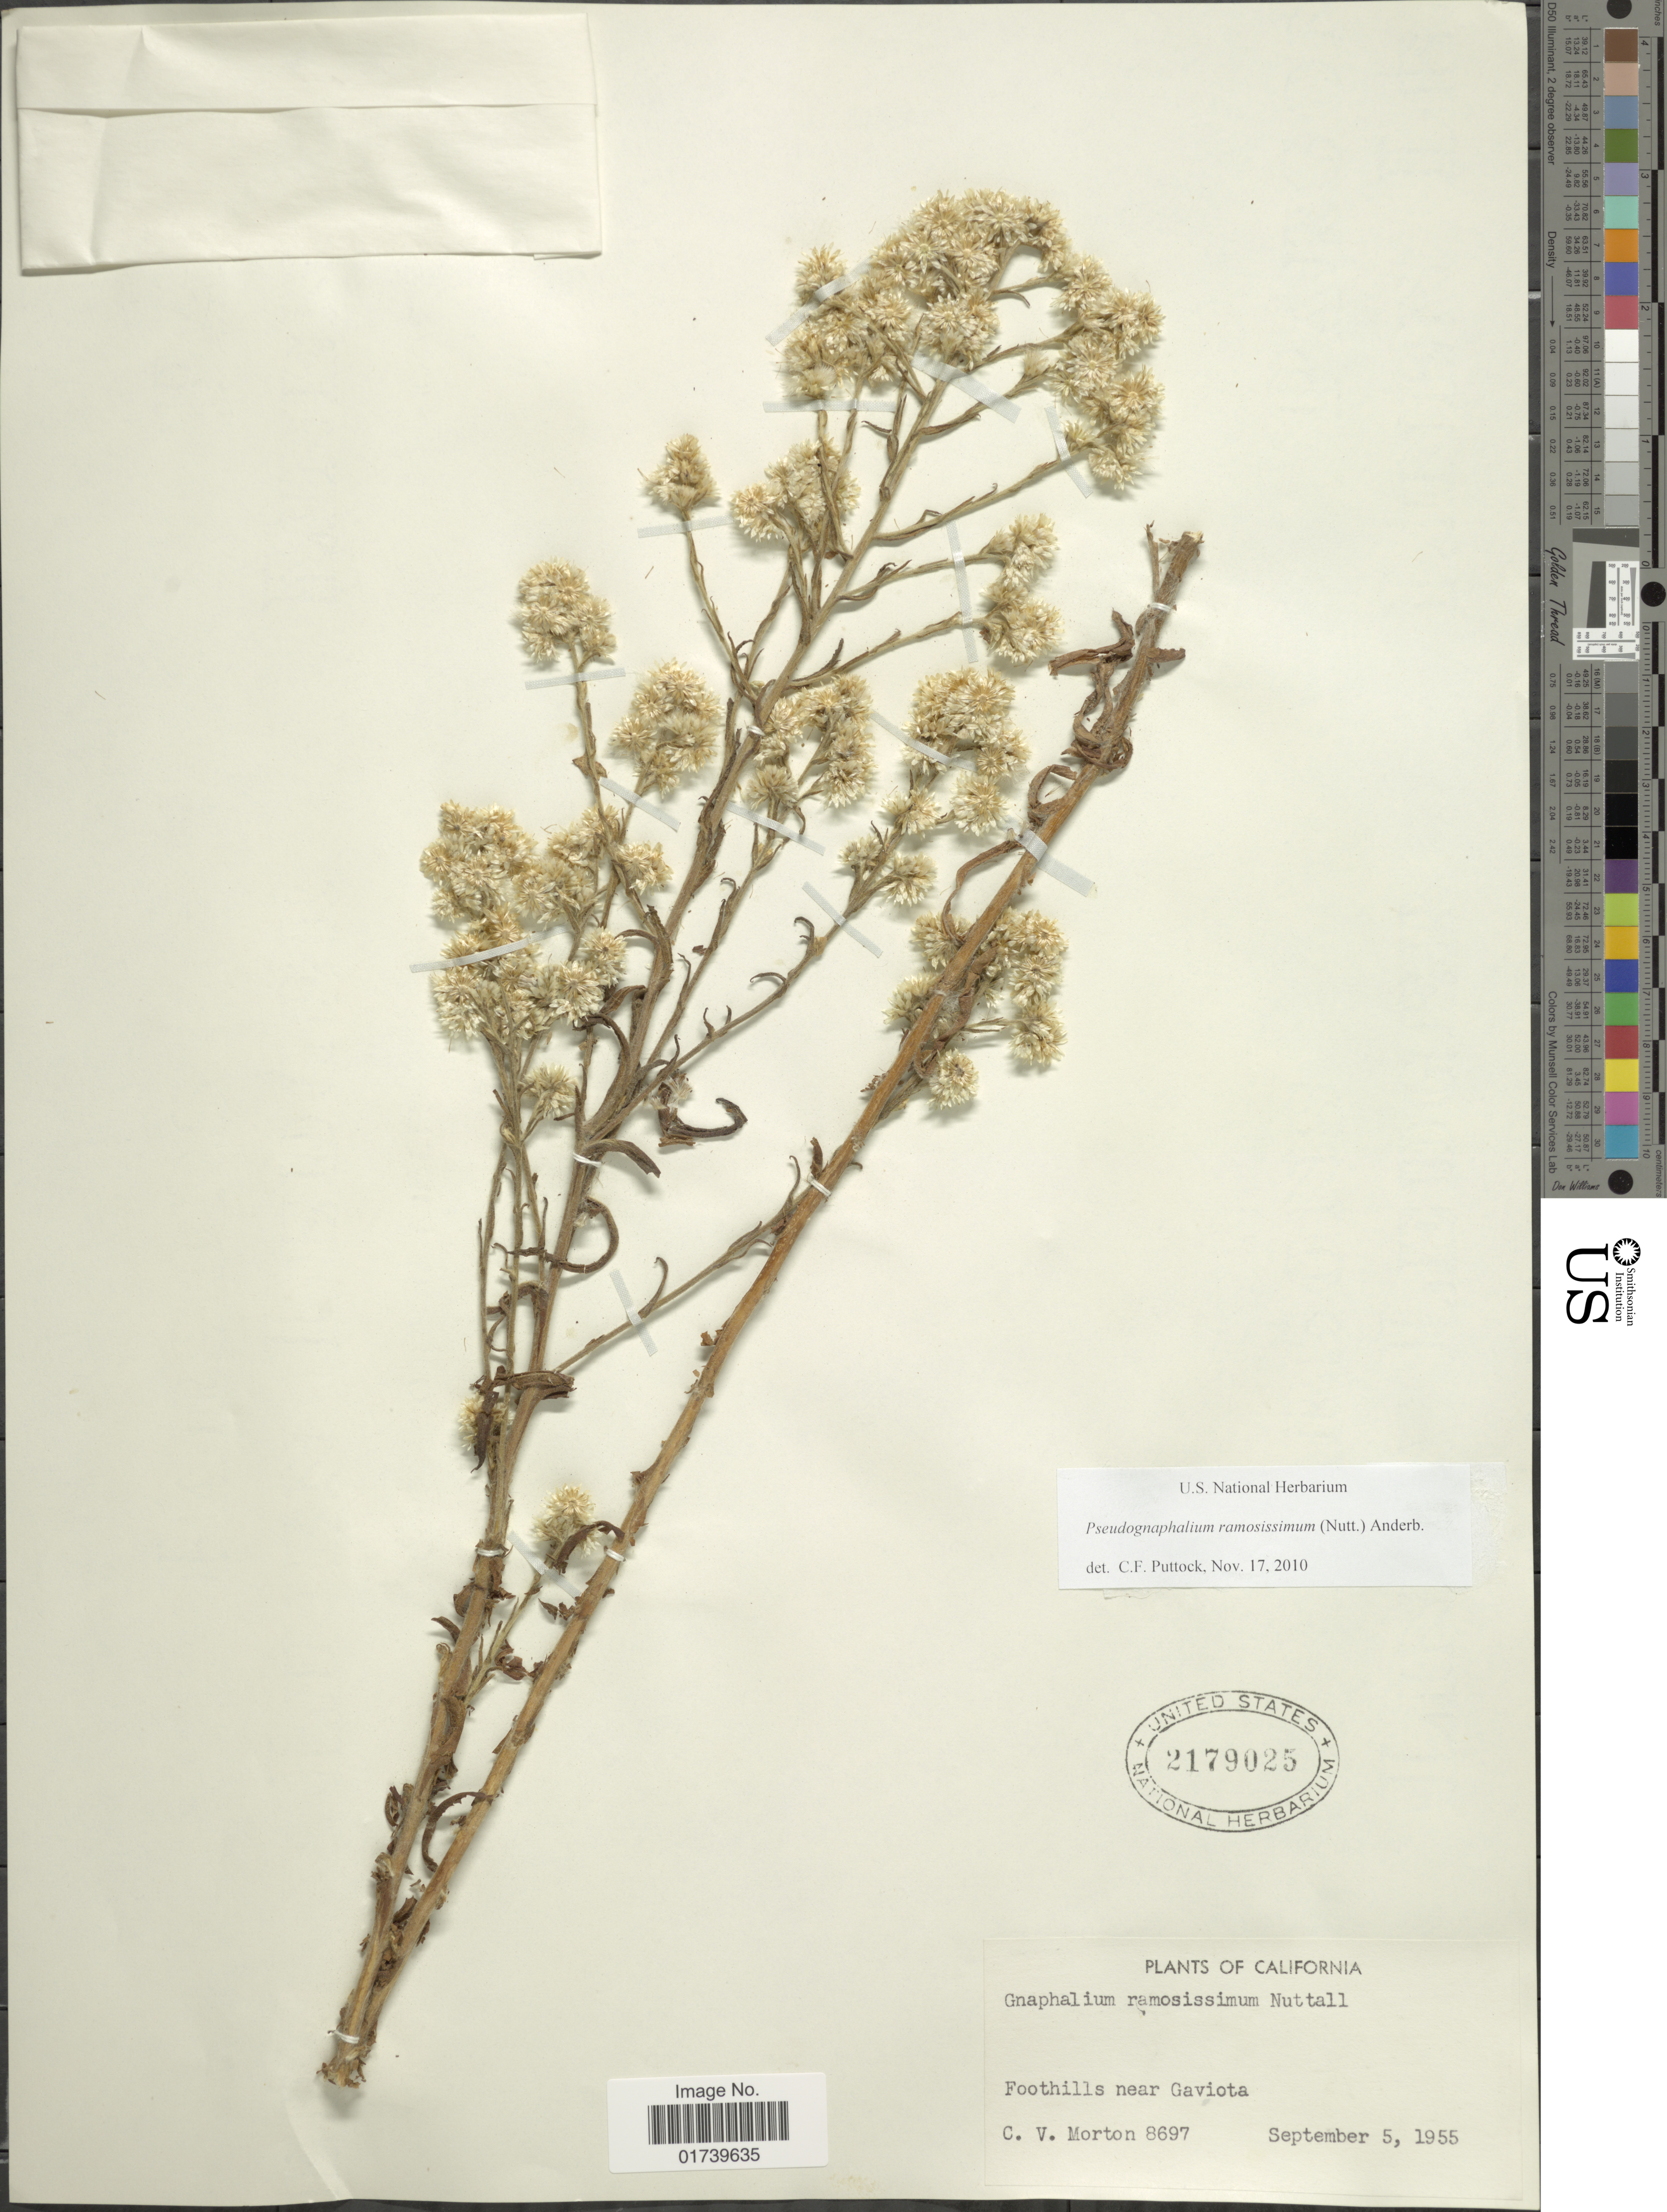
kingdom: Plantae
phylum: Tracheophyta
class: Magnoliopsida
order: Asterales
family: Asteraceae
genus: Pseudognaphalium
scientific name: Pseudognaphalium ramosissimum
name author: (Nutt.) Anderb.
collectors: C. V. Morton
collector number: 8697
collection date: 1955-09-05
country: United States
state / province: California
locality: Foothills near Gaviota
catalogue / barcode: US 2179025